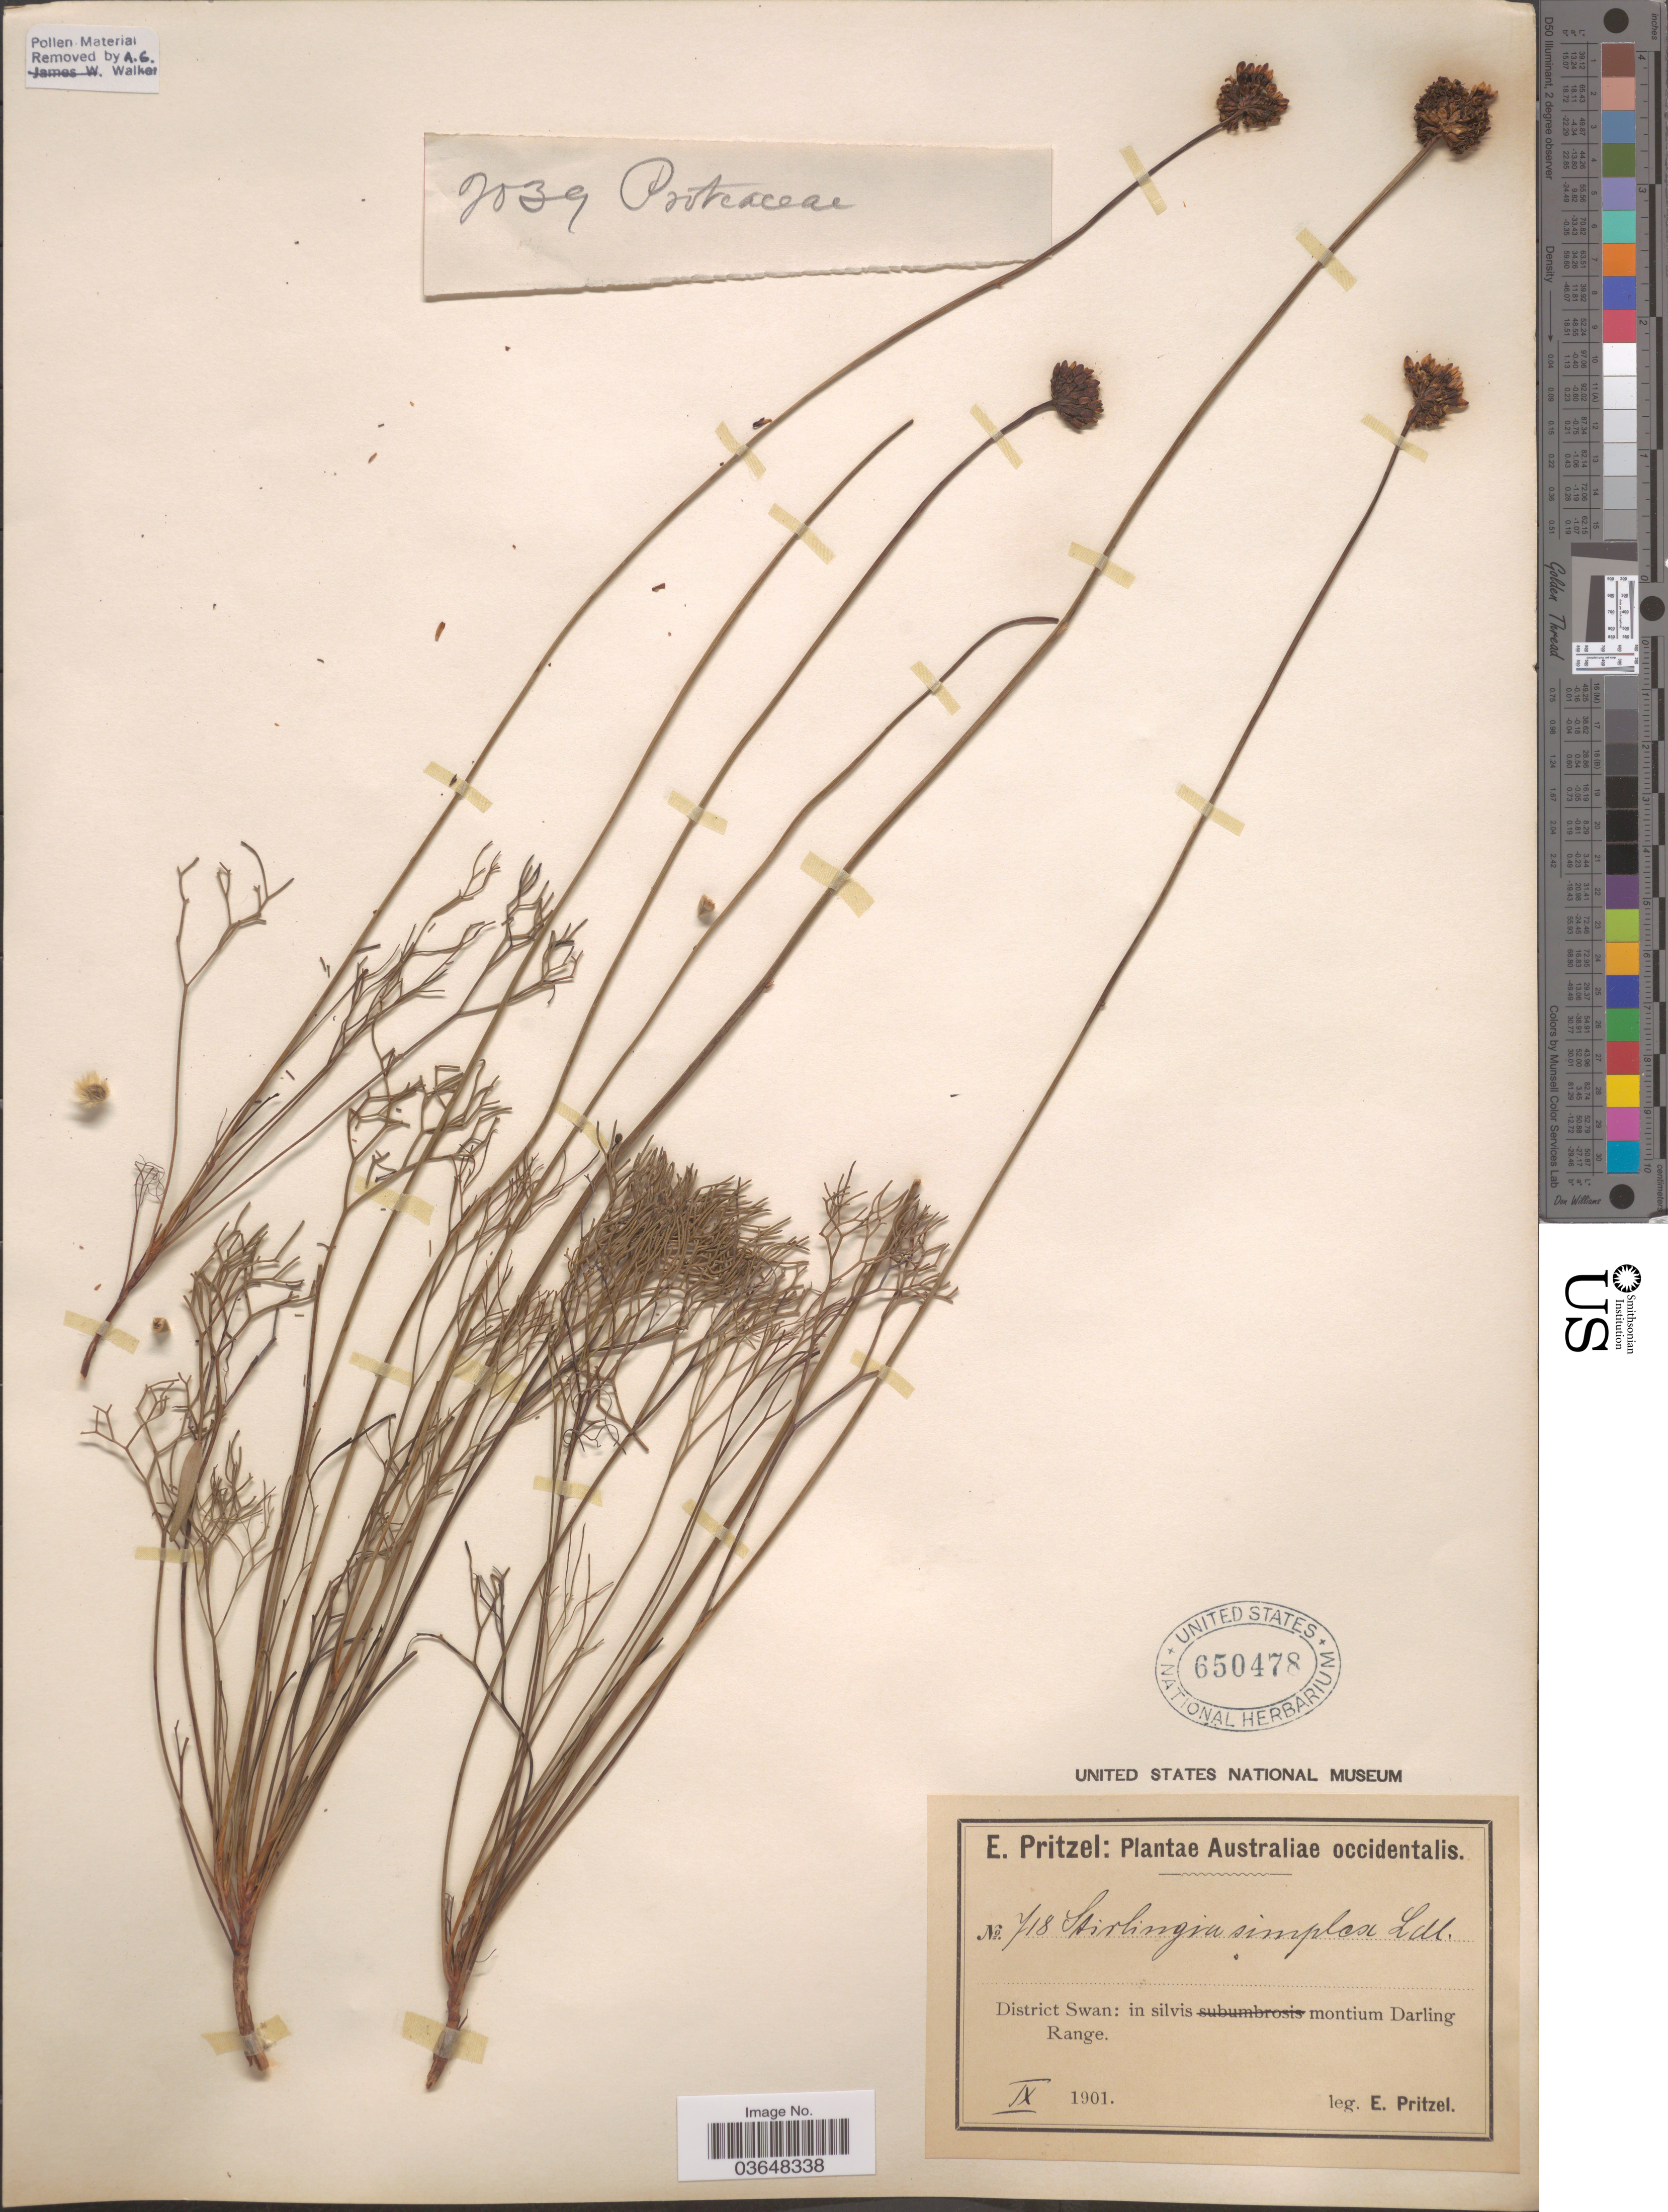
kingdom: Plantae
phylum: Tracheophyta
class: Magnoliopsida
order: Proteales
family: Proteaceae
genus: Stirlingia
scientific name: Stirlingia simplex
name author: Lindl.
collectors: E. G. Pritzel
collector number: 718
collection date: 1901-09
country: Australia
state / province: Western Australia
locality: Australiæ Occidentalis. District Swan: in silvis montium Darling Range.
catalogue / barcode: US 650478